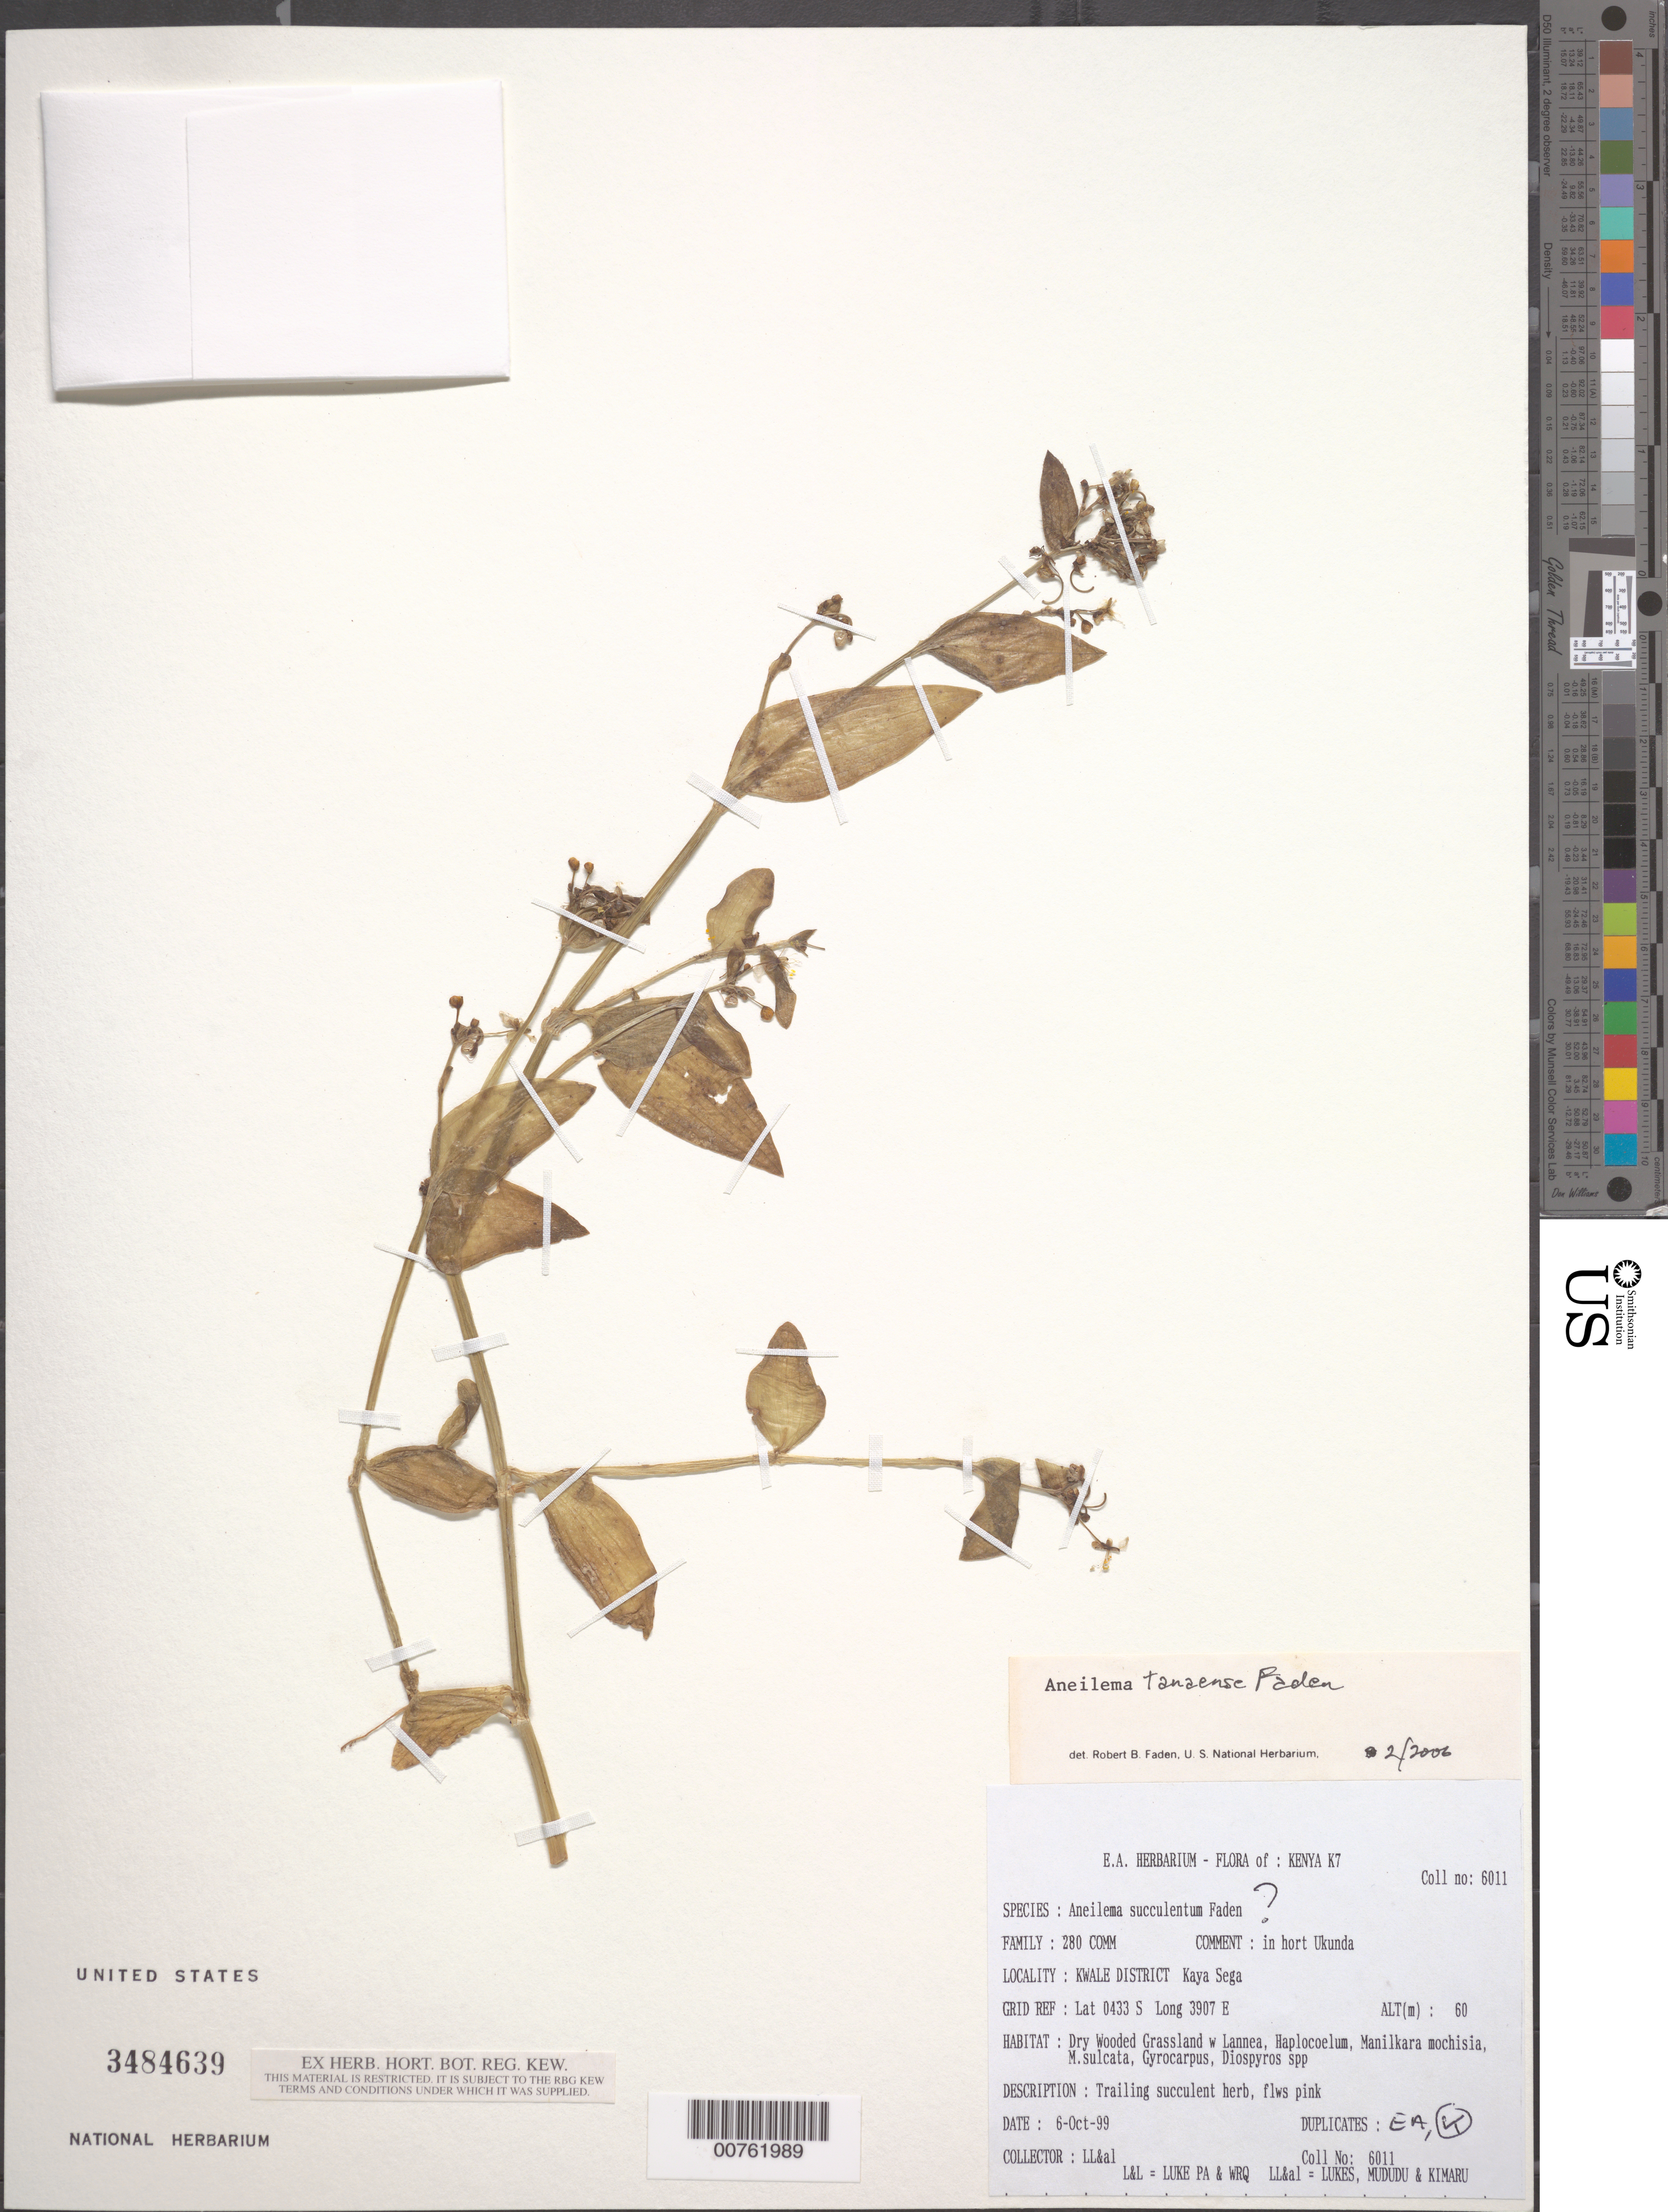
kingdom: Plantae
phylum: Tracheophyta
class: Liliopsida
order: Commelinales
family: Commelinaceae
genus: Aneilema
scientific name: Aneilema tanaense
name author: Faden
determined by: Faden, Robert B., (US), Smithsonian Institution - National Museum of Natural History (UNITED STATES)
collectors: Lukes, Mududu & Kimaru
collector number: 6011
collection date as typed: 06 Oct 1999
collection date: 1999-10-06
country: Kenya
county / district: Kwale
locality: Kaya Sega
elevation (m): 60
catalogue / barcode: US 3484639